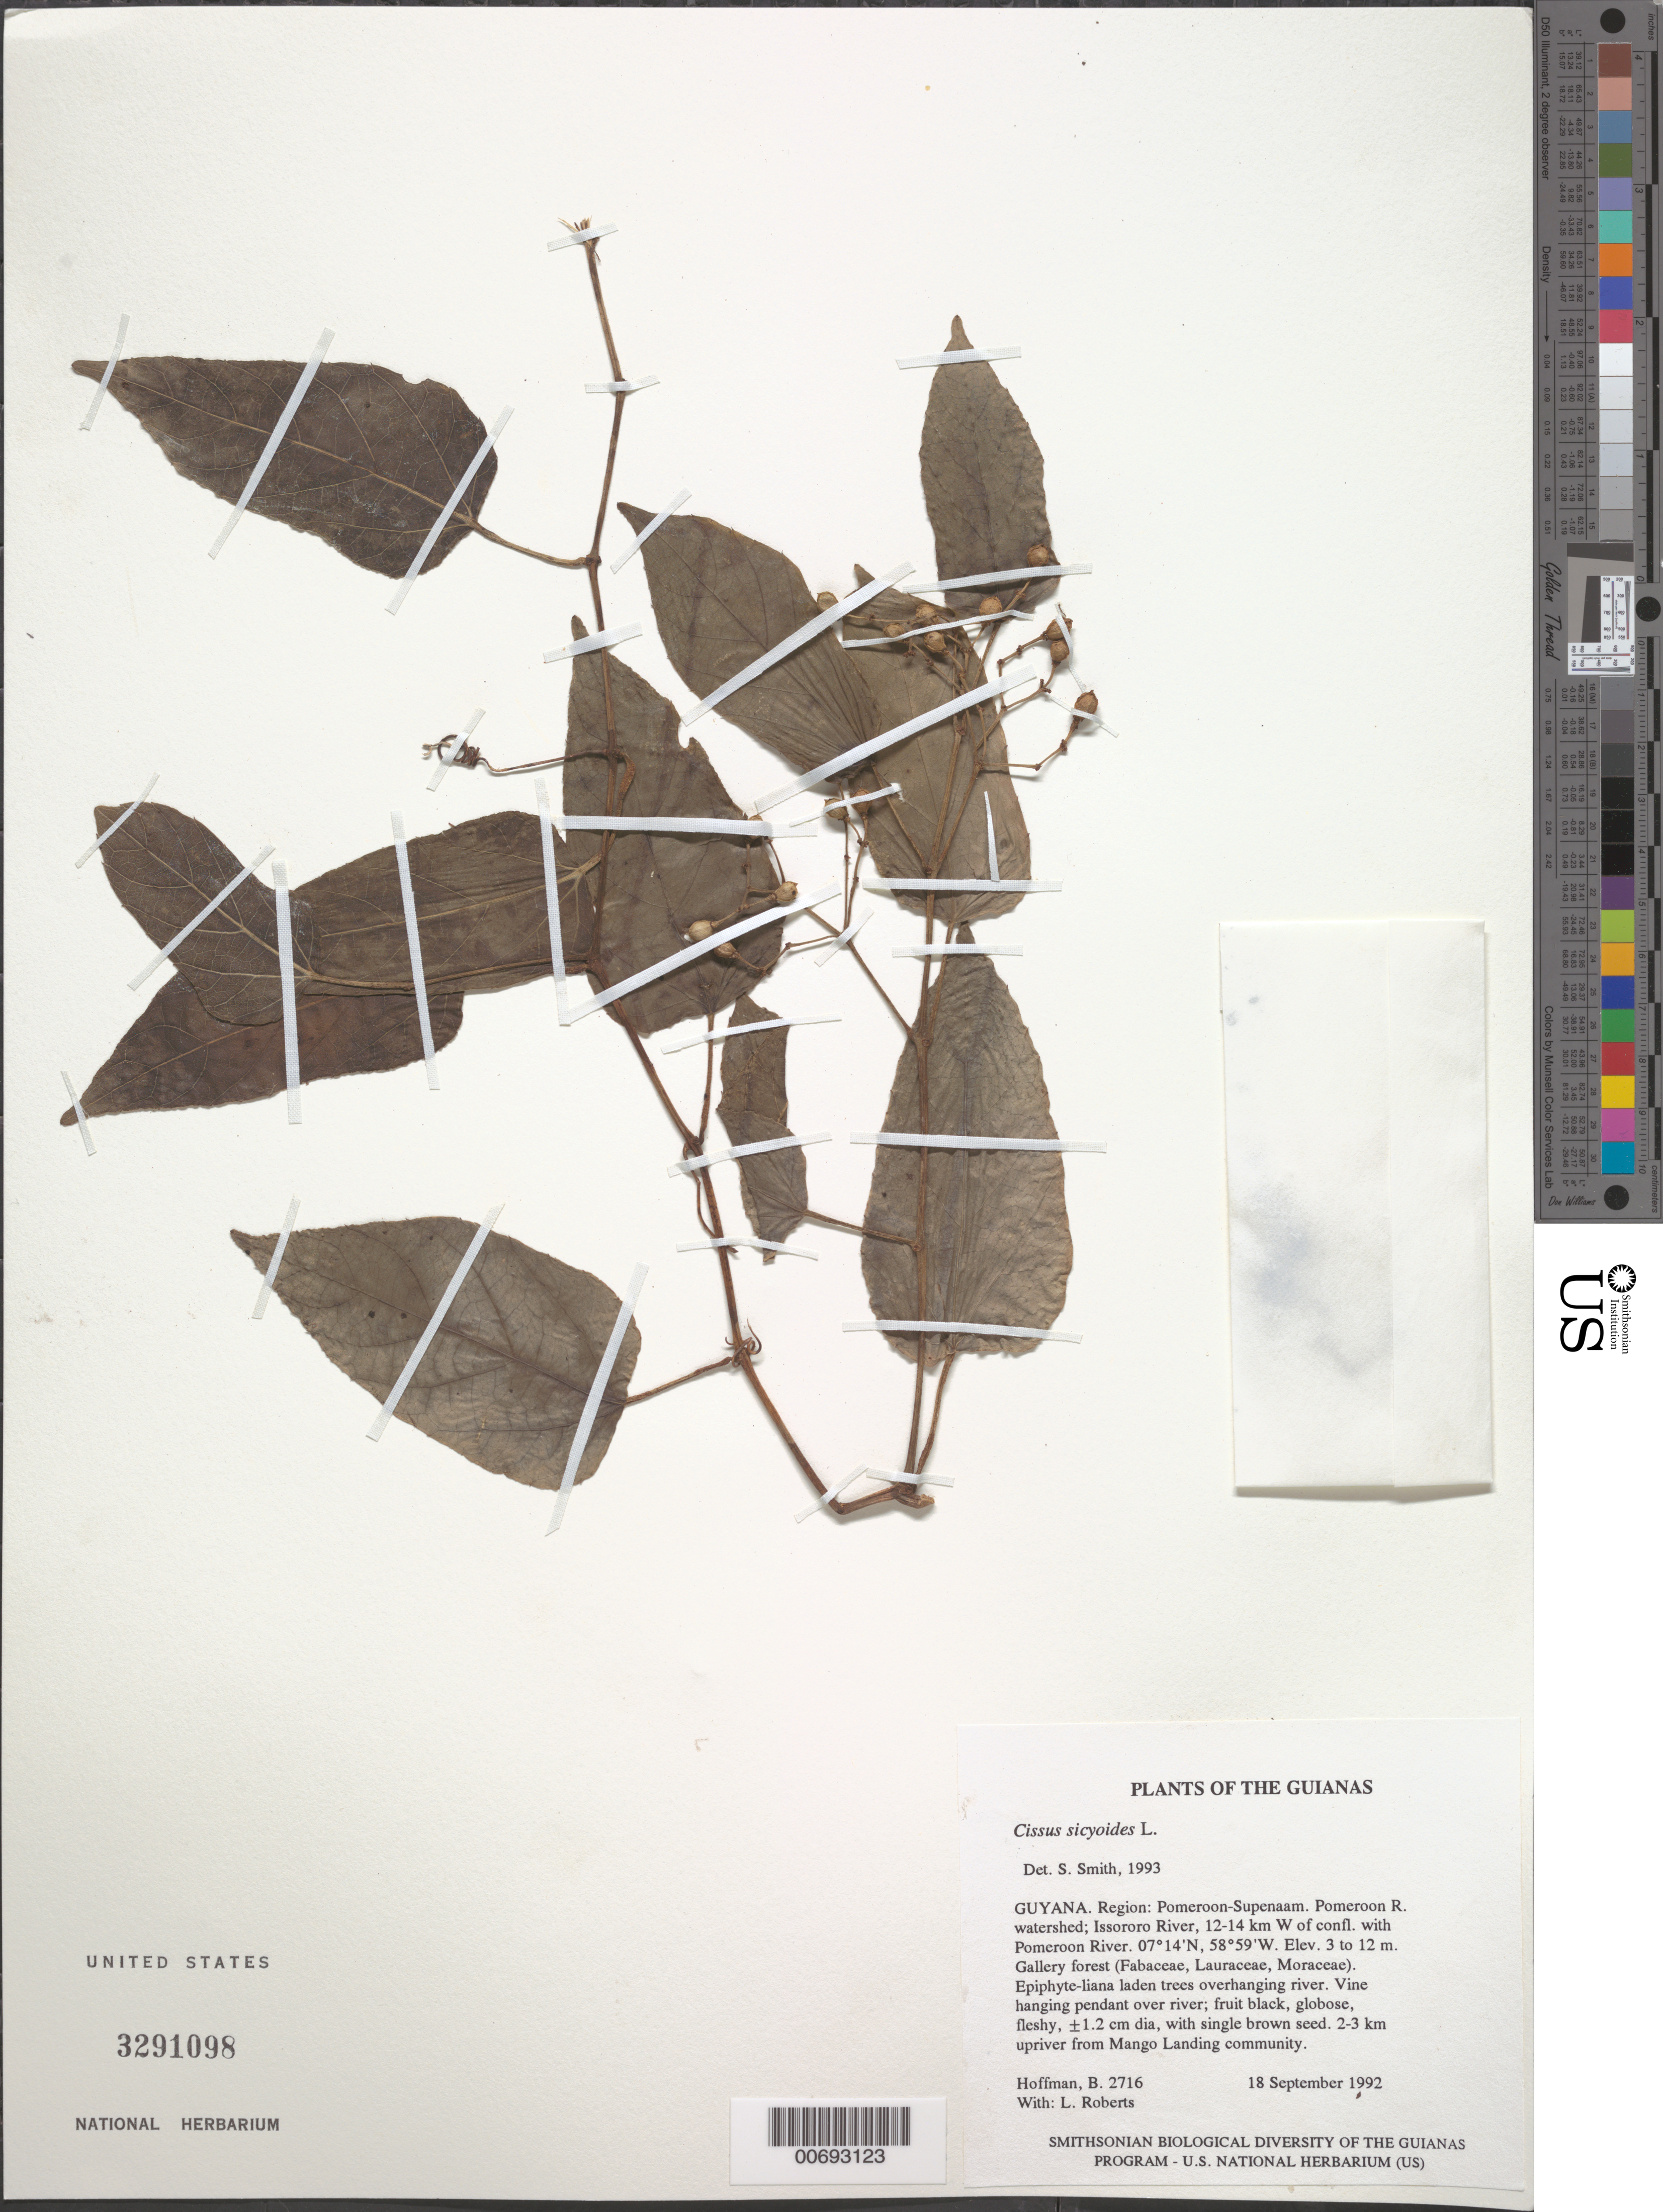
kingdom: Plantae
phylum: Tracheophyta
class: Magnoliopsida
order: Vitales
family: Vitaceae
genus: Cissus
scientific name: Cissus sicyoides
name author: L.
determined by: Smith, Stephen F., (US), NMNH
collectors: B. Hoffman & L. Roberts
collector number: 2716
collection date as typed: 18 September 1992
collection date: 1992-09-18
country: Guyana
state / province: Pomeroon-Supenaam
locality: Pomeroon River watershed; Issororo River, 12-14 km W of confluence with Pomeroon River. 2-3 km upriver from Mango Landing community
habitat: Gallery forest (Fabaceae, Lauraceae, Moraceae). Epiphyte-liana laden trees overhanging river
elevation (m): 3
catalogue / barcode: US 3291098